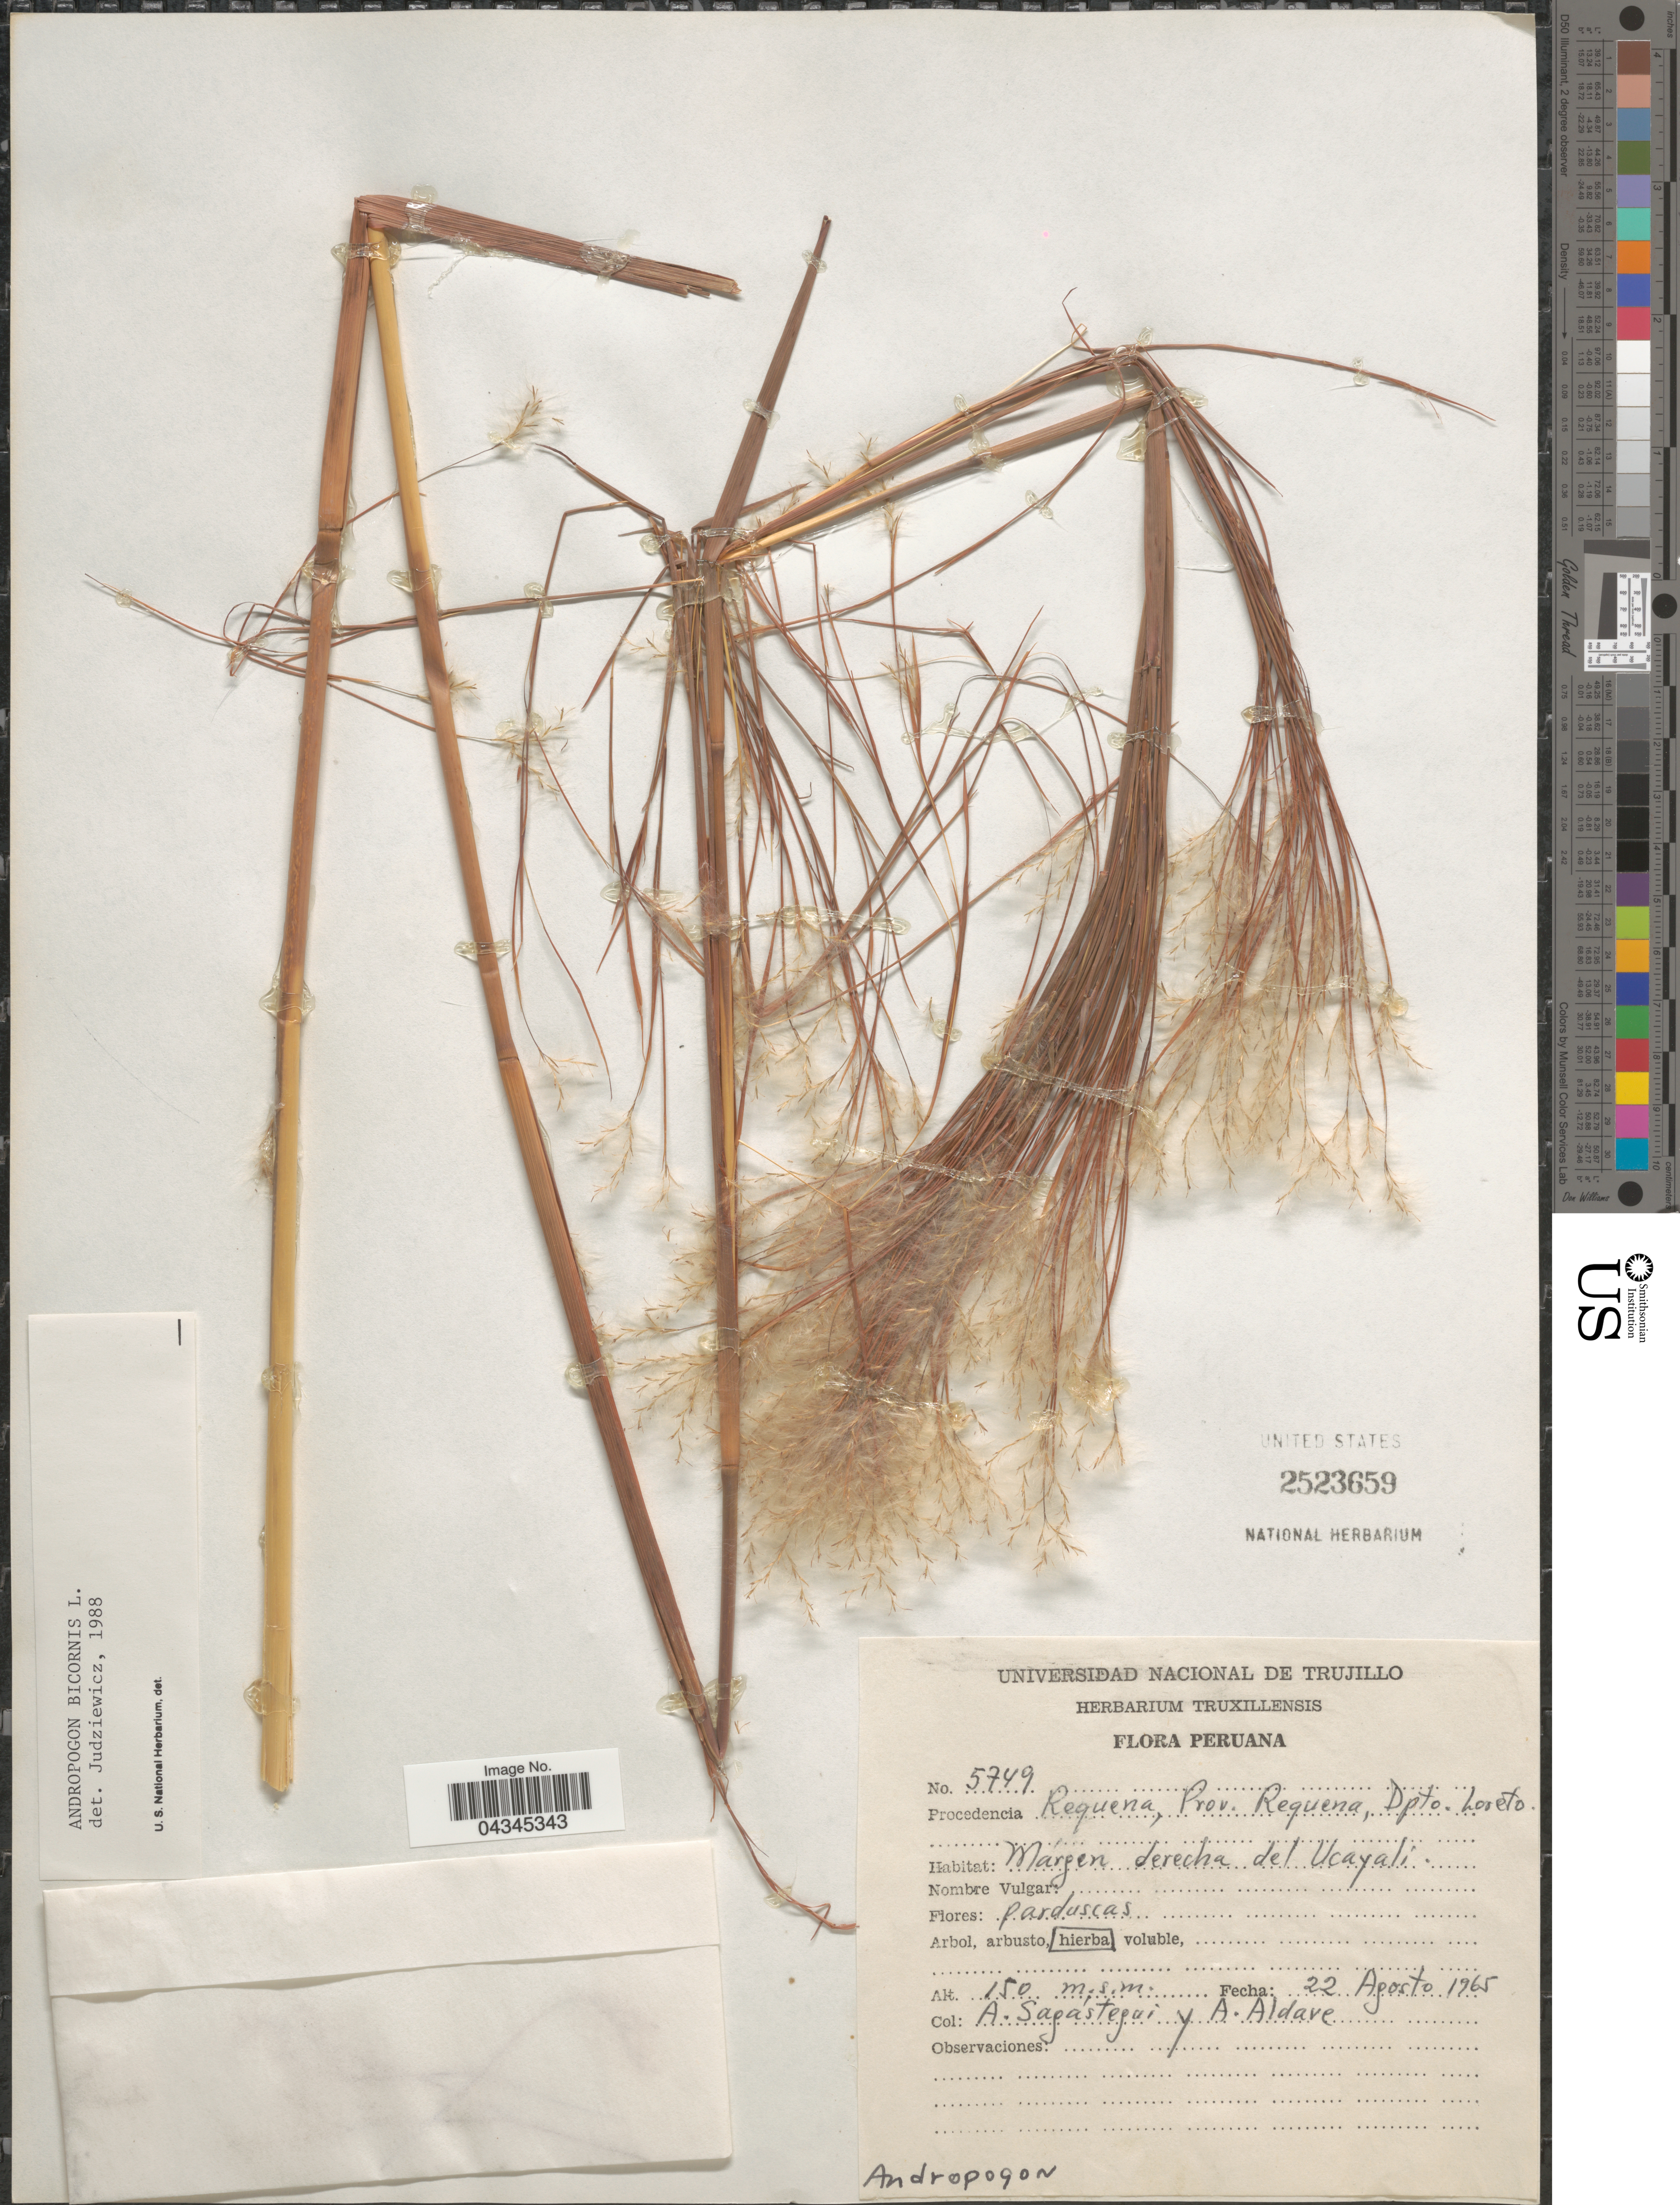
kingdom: Plantae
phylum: Tracheophyta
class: Liliopsida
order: Poales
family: Poaceae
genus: Andropogon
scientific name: Andropogon bicornis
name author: L.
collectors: A. Sagastegui & A. Aldave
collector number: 5749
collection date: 1965-08-22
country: Peru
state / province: Loreto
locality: Requena, Prov. Requena, Dpto. Loreto.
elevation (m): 150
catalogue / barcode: US 2523659